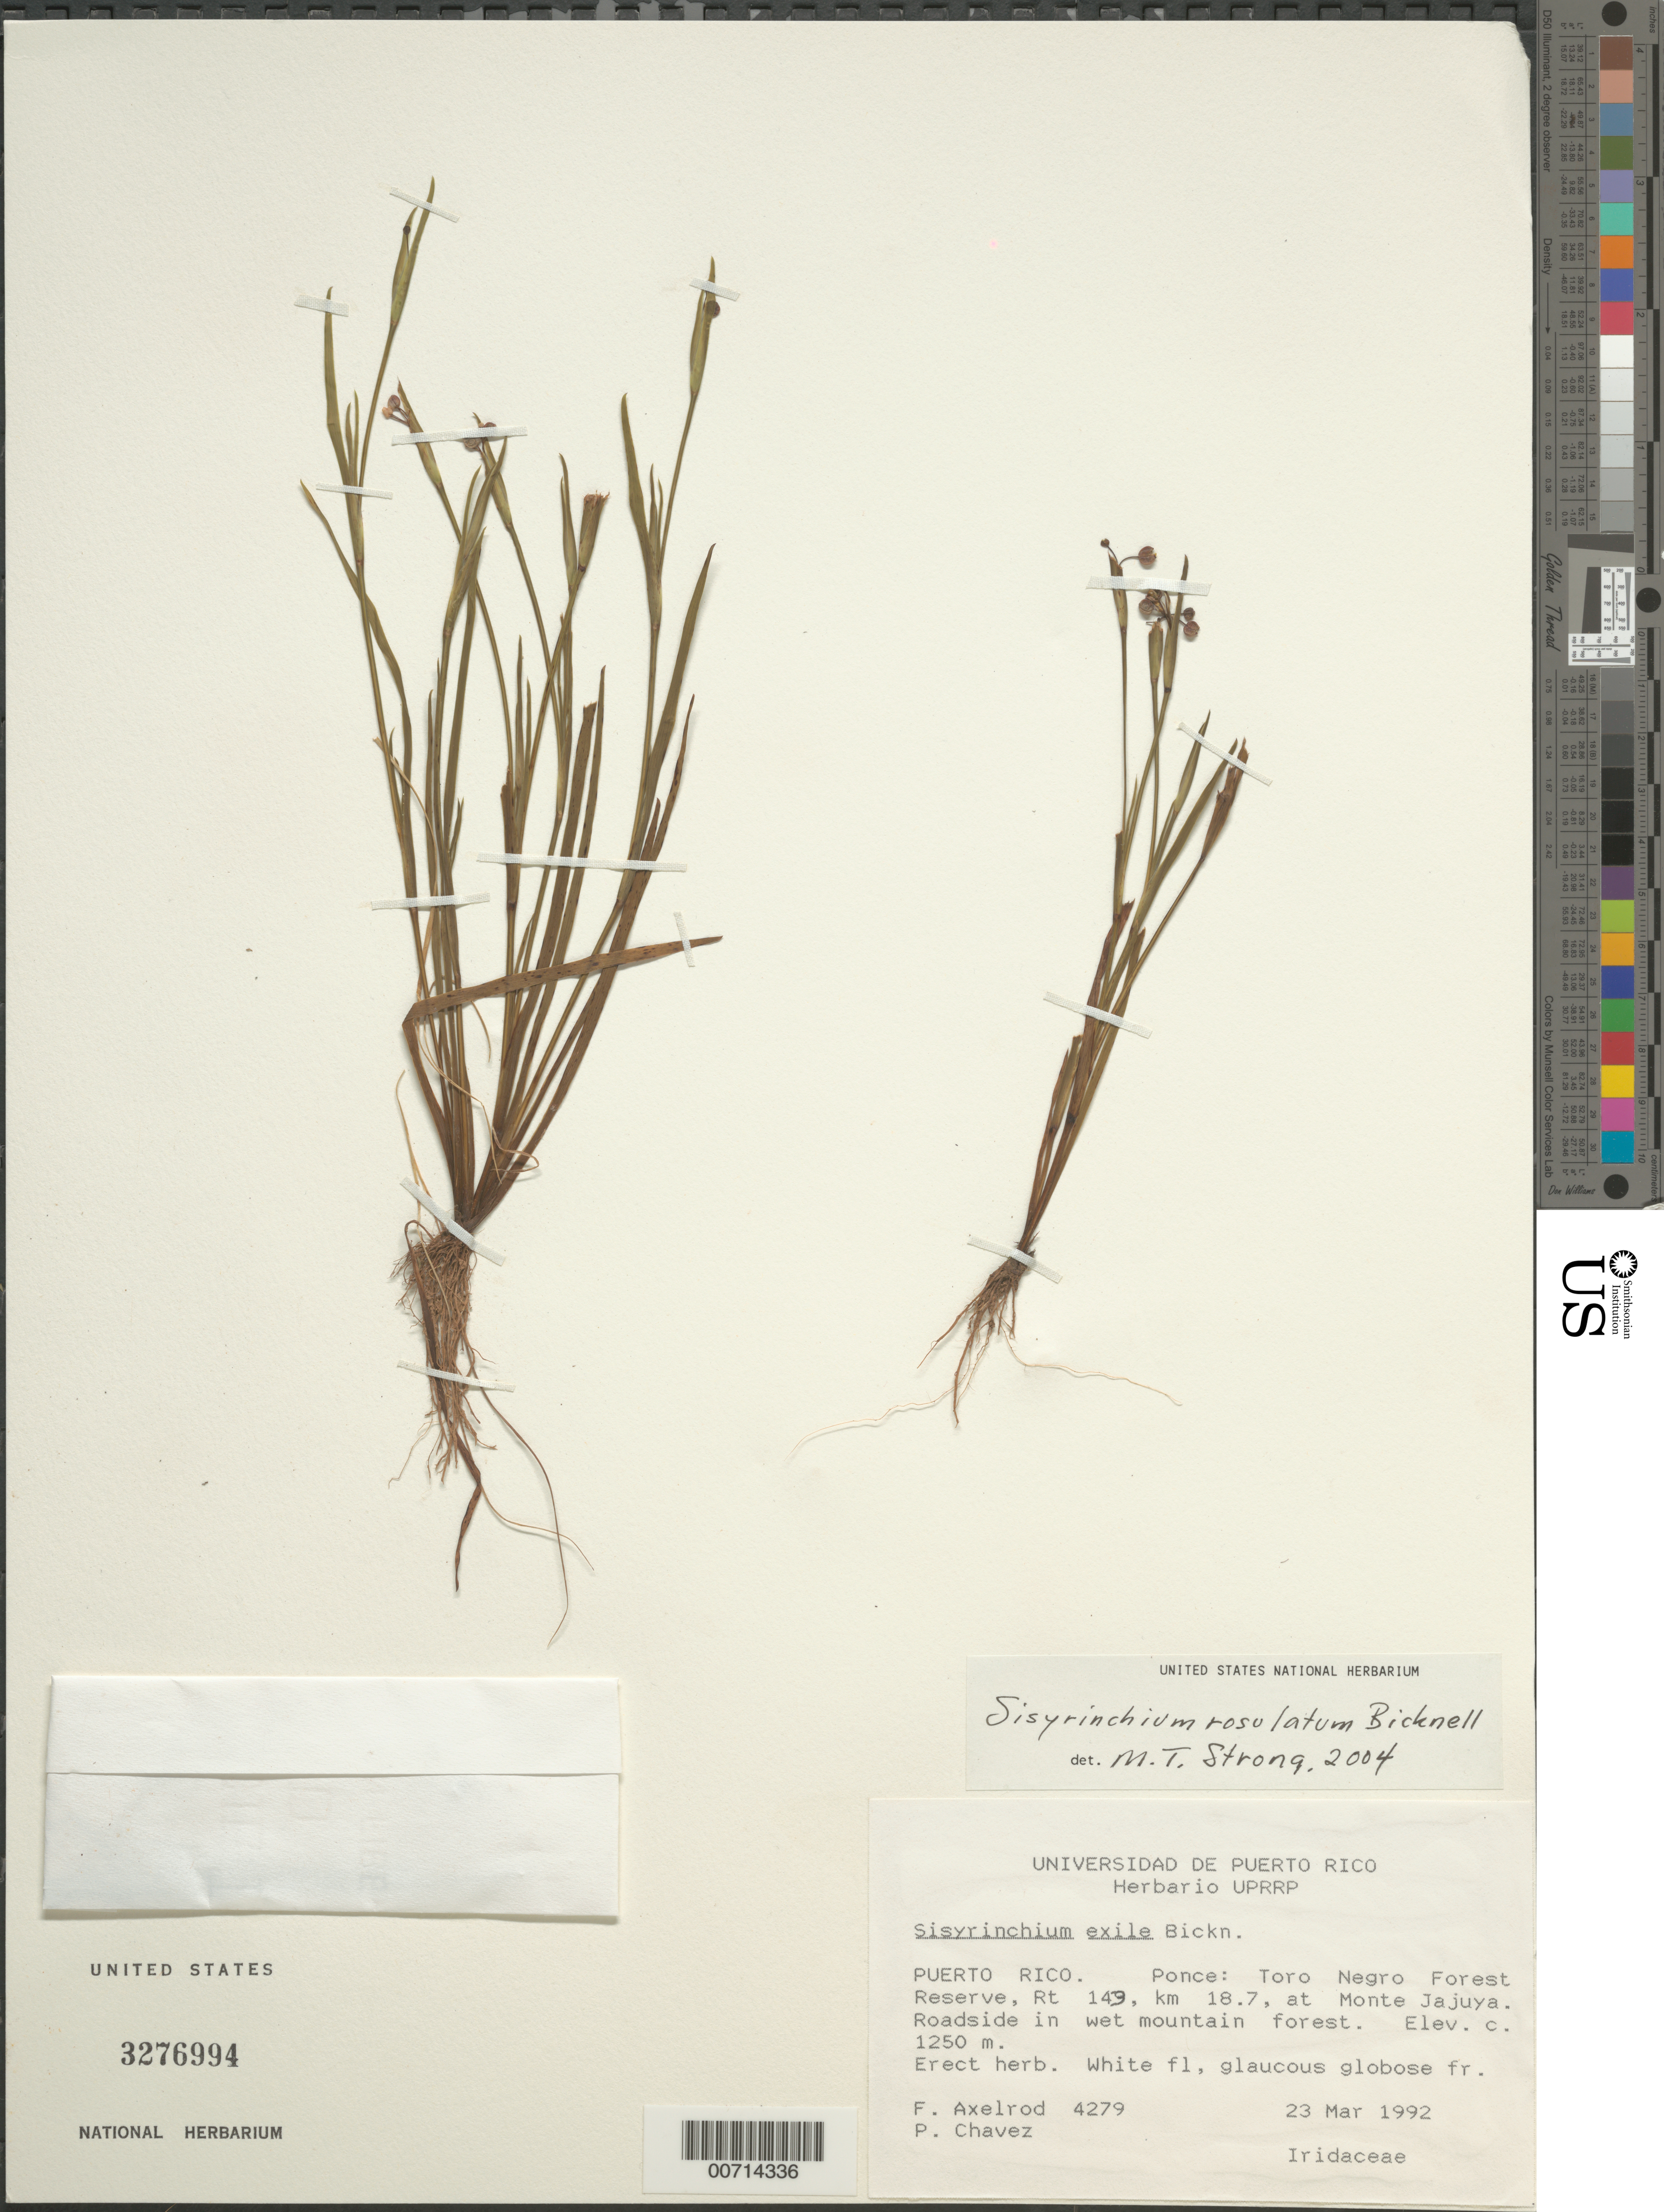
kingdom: Plantae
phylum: Tracheophyta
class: Liliopsida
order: Asparagales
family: Iridaceae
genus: Sisyrinchium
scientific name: Sisyrinchium rosulatum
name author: E.P. Bicknell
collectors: F. S. Axelrod & P. Chavez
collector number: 4279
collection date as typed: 23 Mar 1992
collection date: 1992-03-23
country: Puerto Rico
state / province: Ponce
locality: Toro Negro Forest Reserve, rte 149, km 18.7, at Monte Jajuya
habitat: Wet mountain forest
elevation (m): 1250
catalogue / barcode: US 3276994